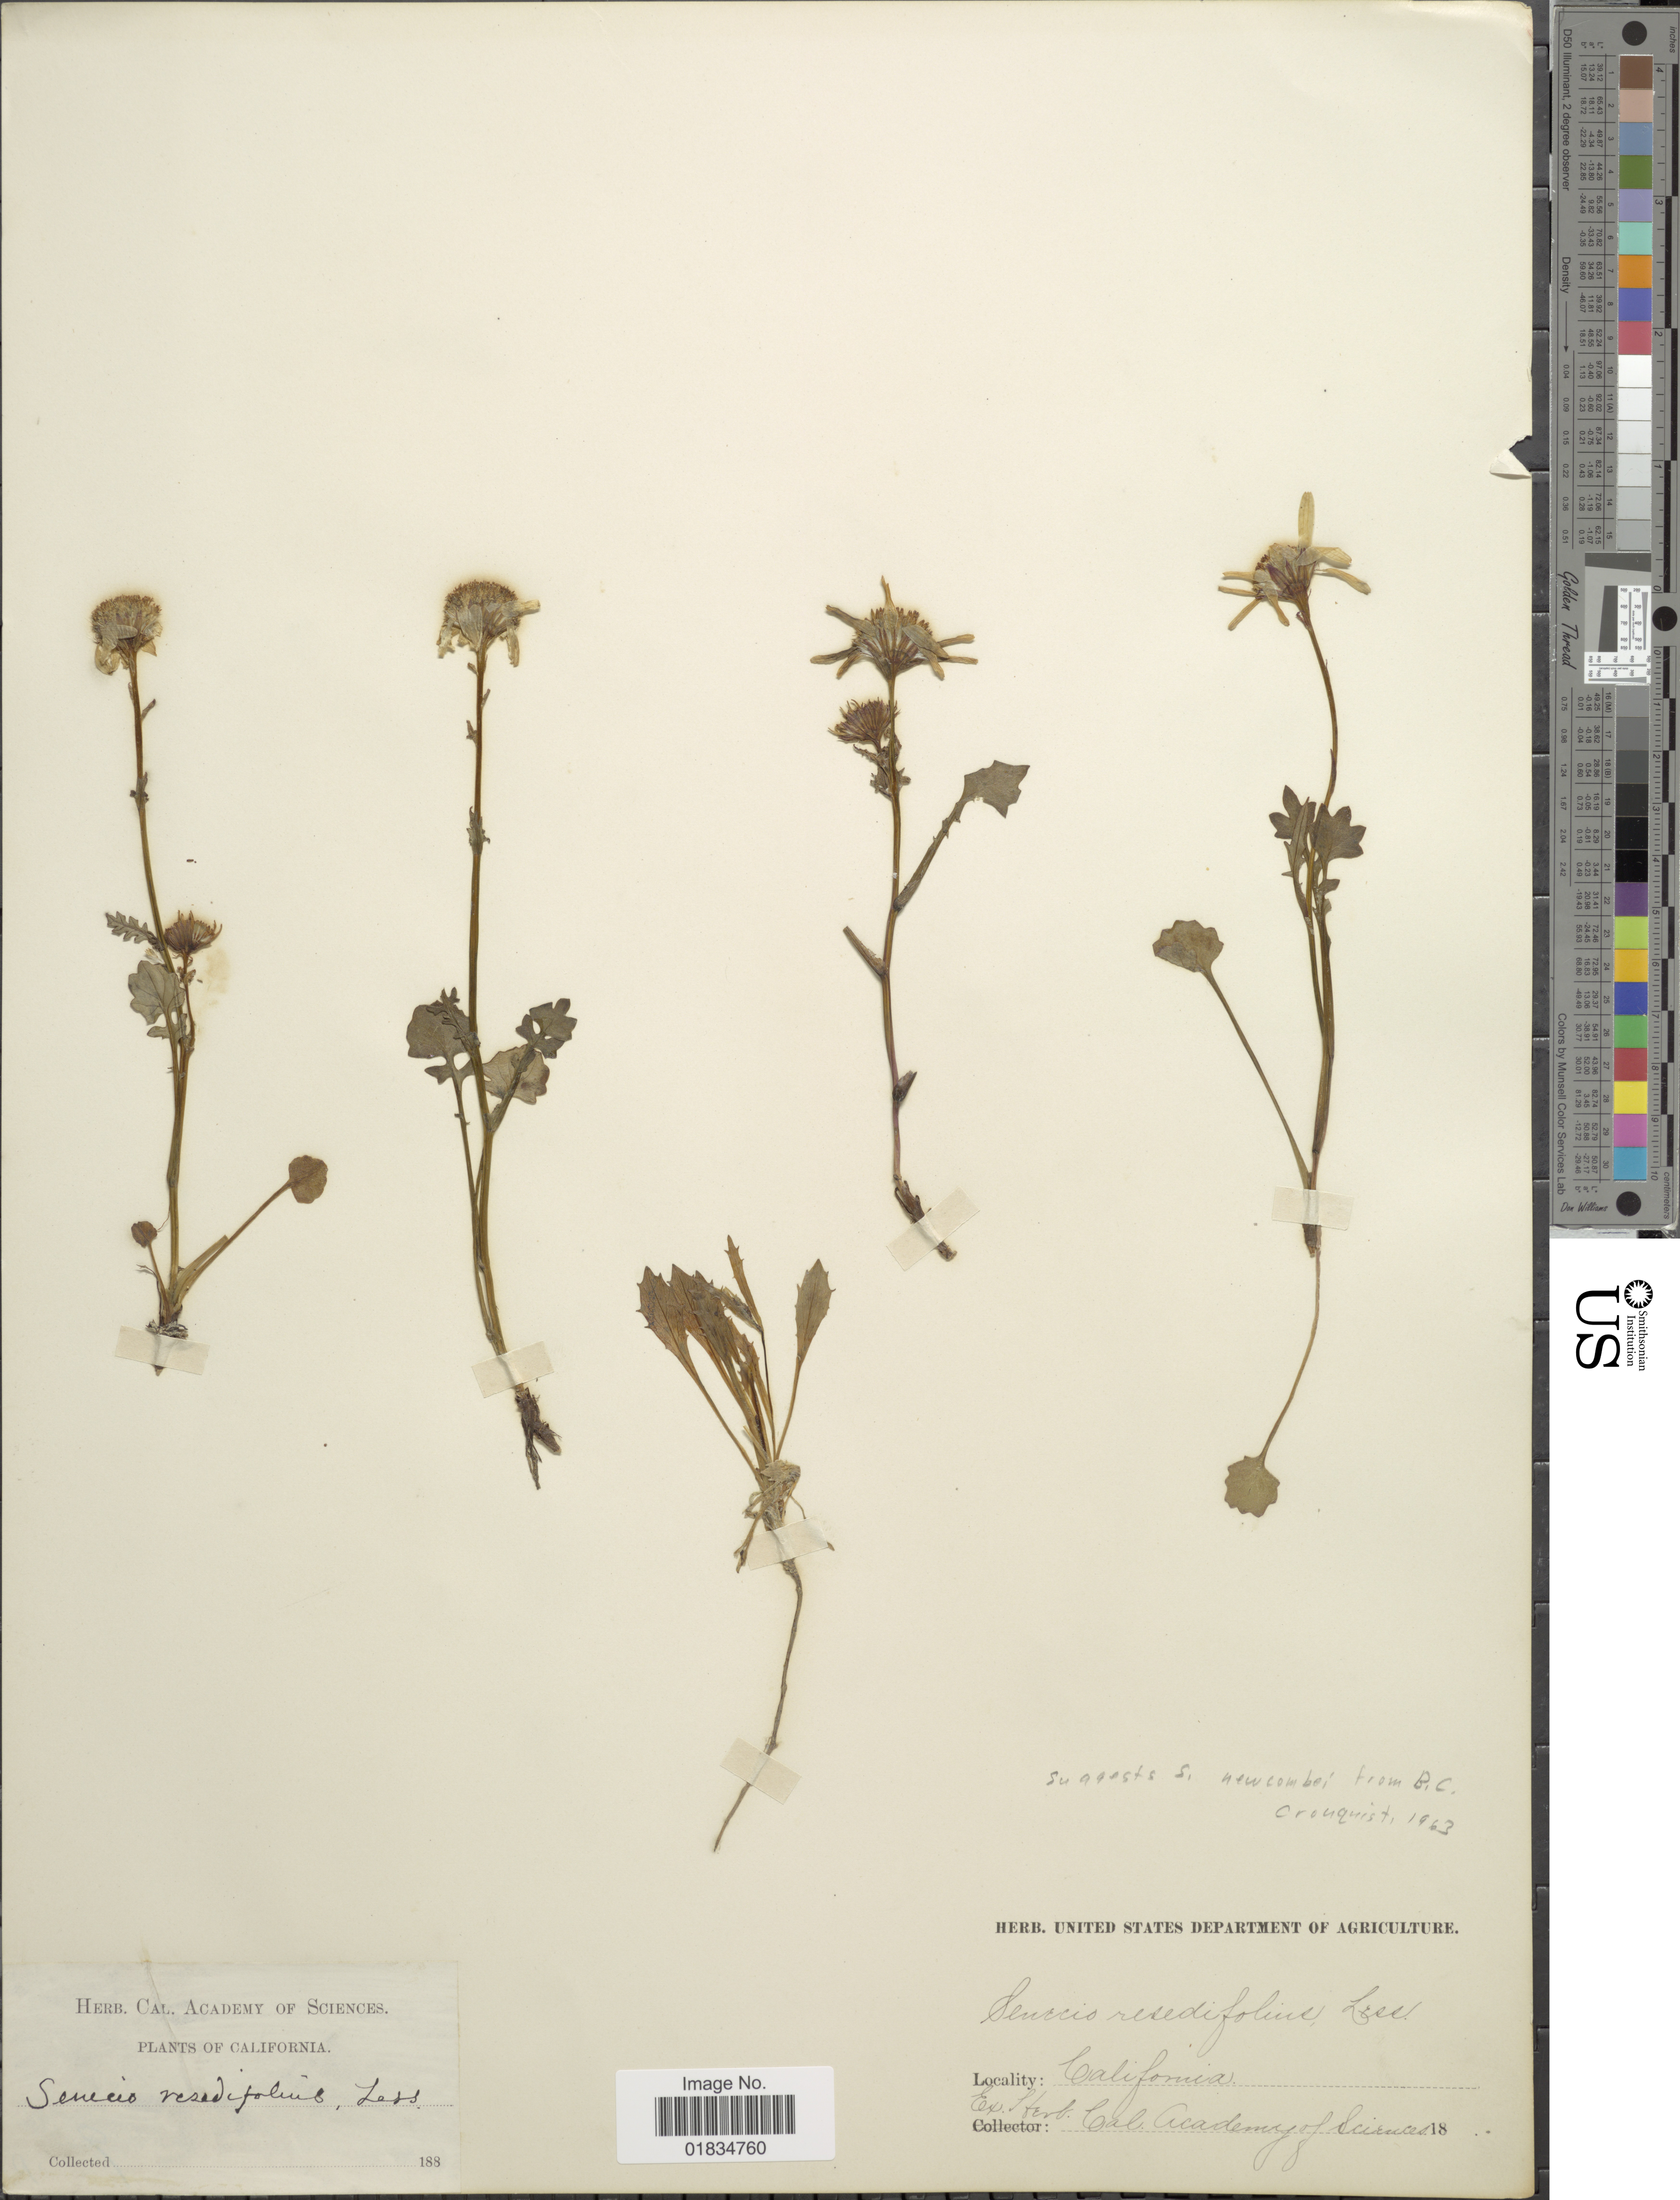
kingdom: Plantae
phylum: Tracheophyta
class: Magnoliopsida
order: Asterales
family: Asteraceae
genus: Tephroseris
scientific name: Tephroseris newcombei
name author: (Greene) B. Nord. & Pelser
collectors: ex herb. Cal. Academy of Sciences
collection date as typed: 188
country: United States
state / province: California